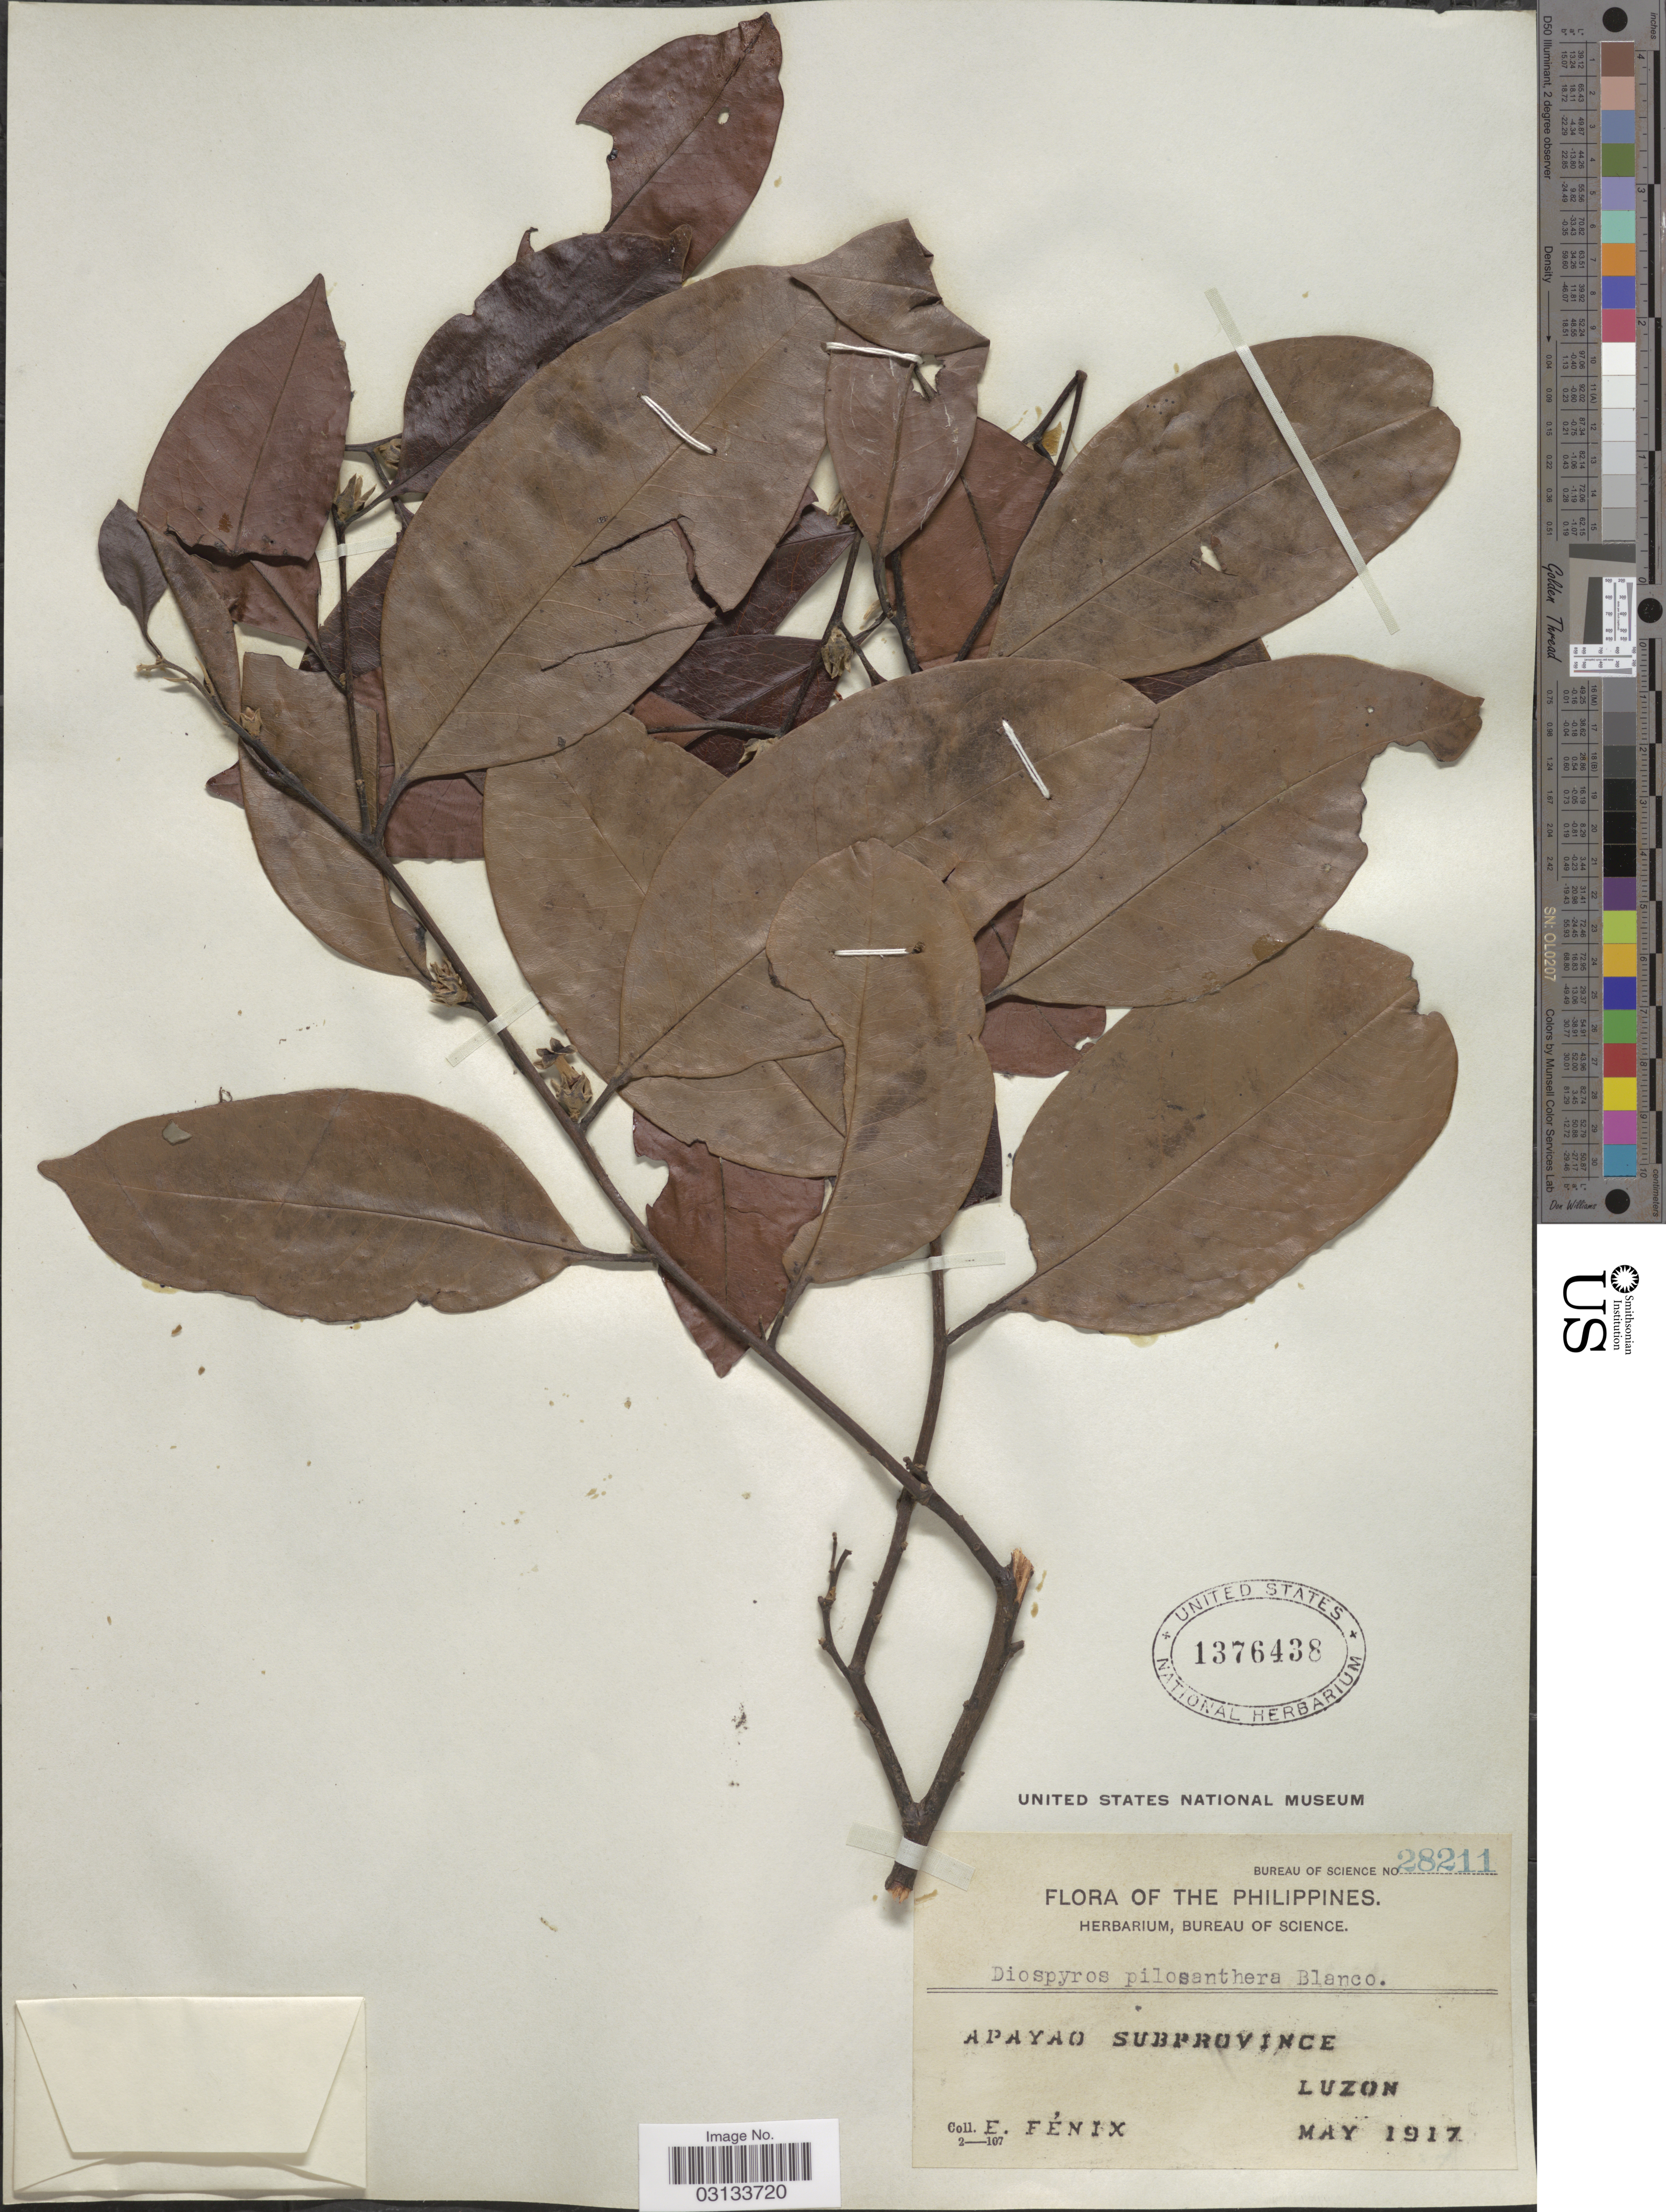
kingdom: Plantae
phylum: Tracheophyta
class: Magnoliopsida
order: Ericales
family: Ebenaceae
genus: Diospyros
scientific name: Diospyros pilosanthera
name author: Blanco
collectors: E. Fénix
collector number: Bureau of Science 28211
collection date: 1917-05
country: Philippines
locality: Apayao Subprovince. Luzon.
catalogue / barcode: US 1376438